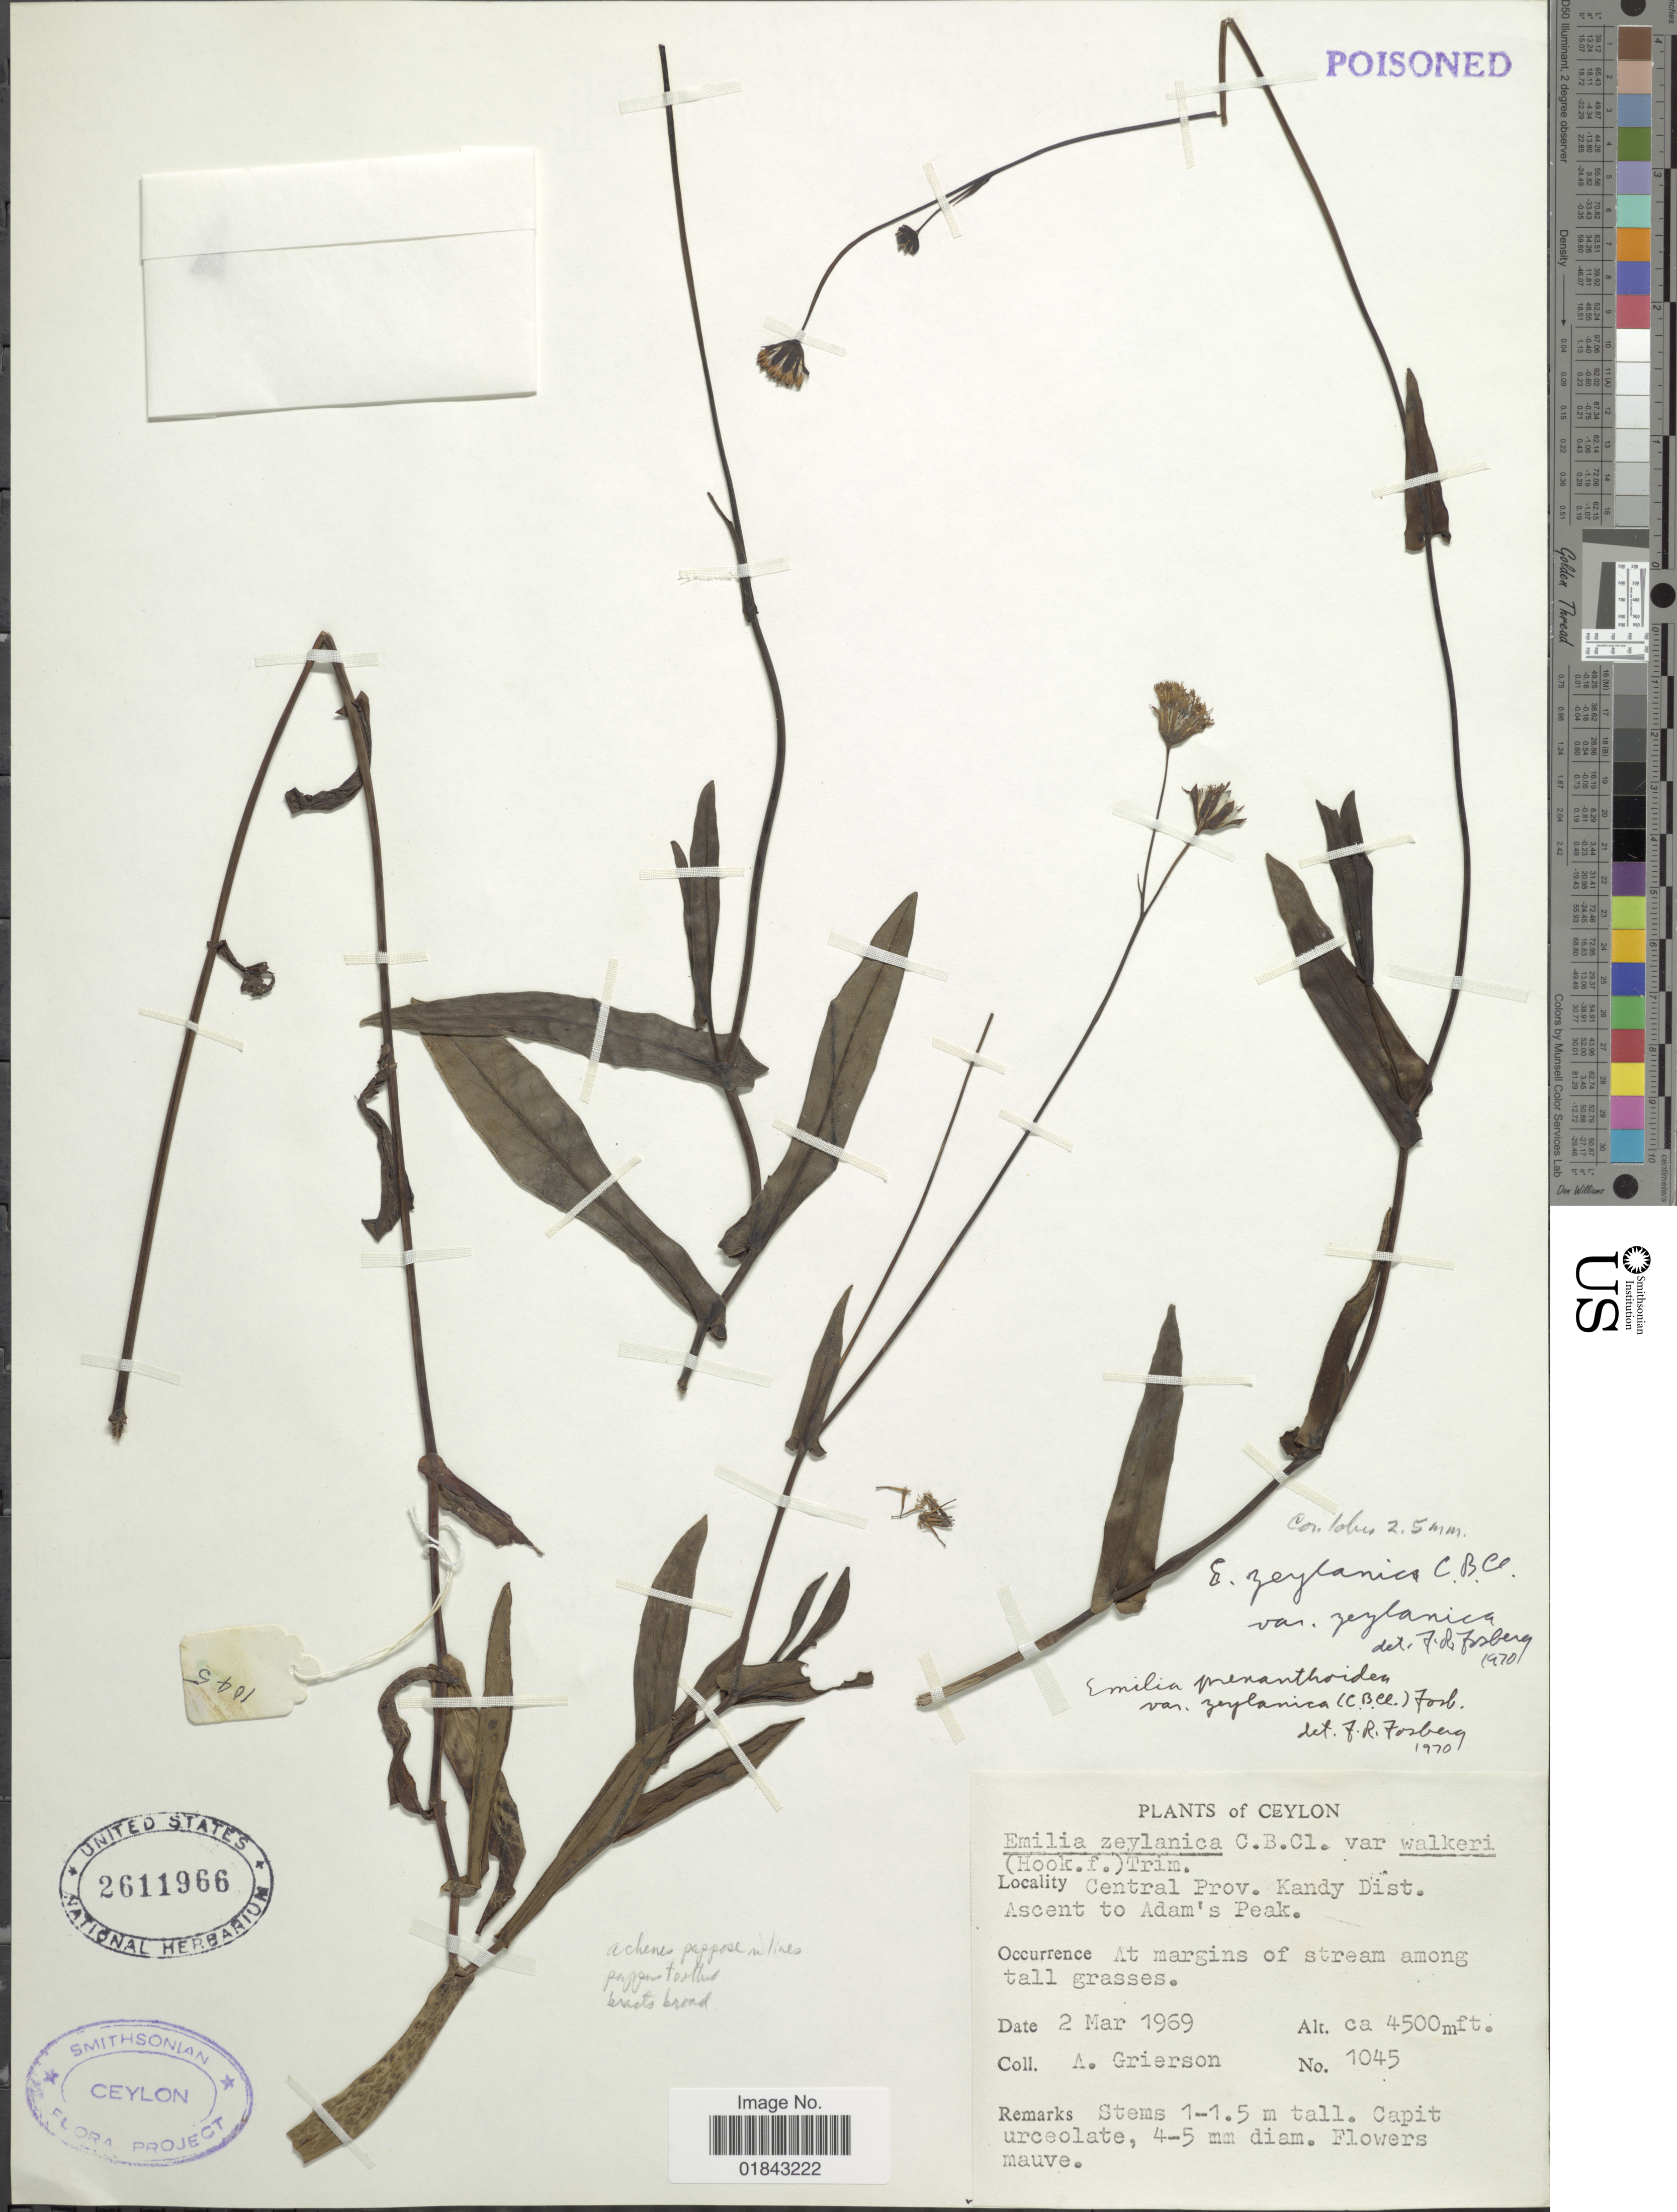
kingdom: Plantae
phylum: Tracheophyta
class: Magnoliopsida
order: Asterales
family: Asteraceae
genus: Emilia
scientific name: Emilia zeylanica var. walkeri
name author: (Hook. f.) Trimen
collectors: A. Grierson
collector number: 1045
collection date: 1969-03-02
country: Sri Lanka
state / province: Central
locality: Ceylon, Central Prov., Kandy Dist., Ascent to Adam's Peak, at margins of stream among tall grasses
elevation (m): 1372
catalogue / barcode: US 2611966